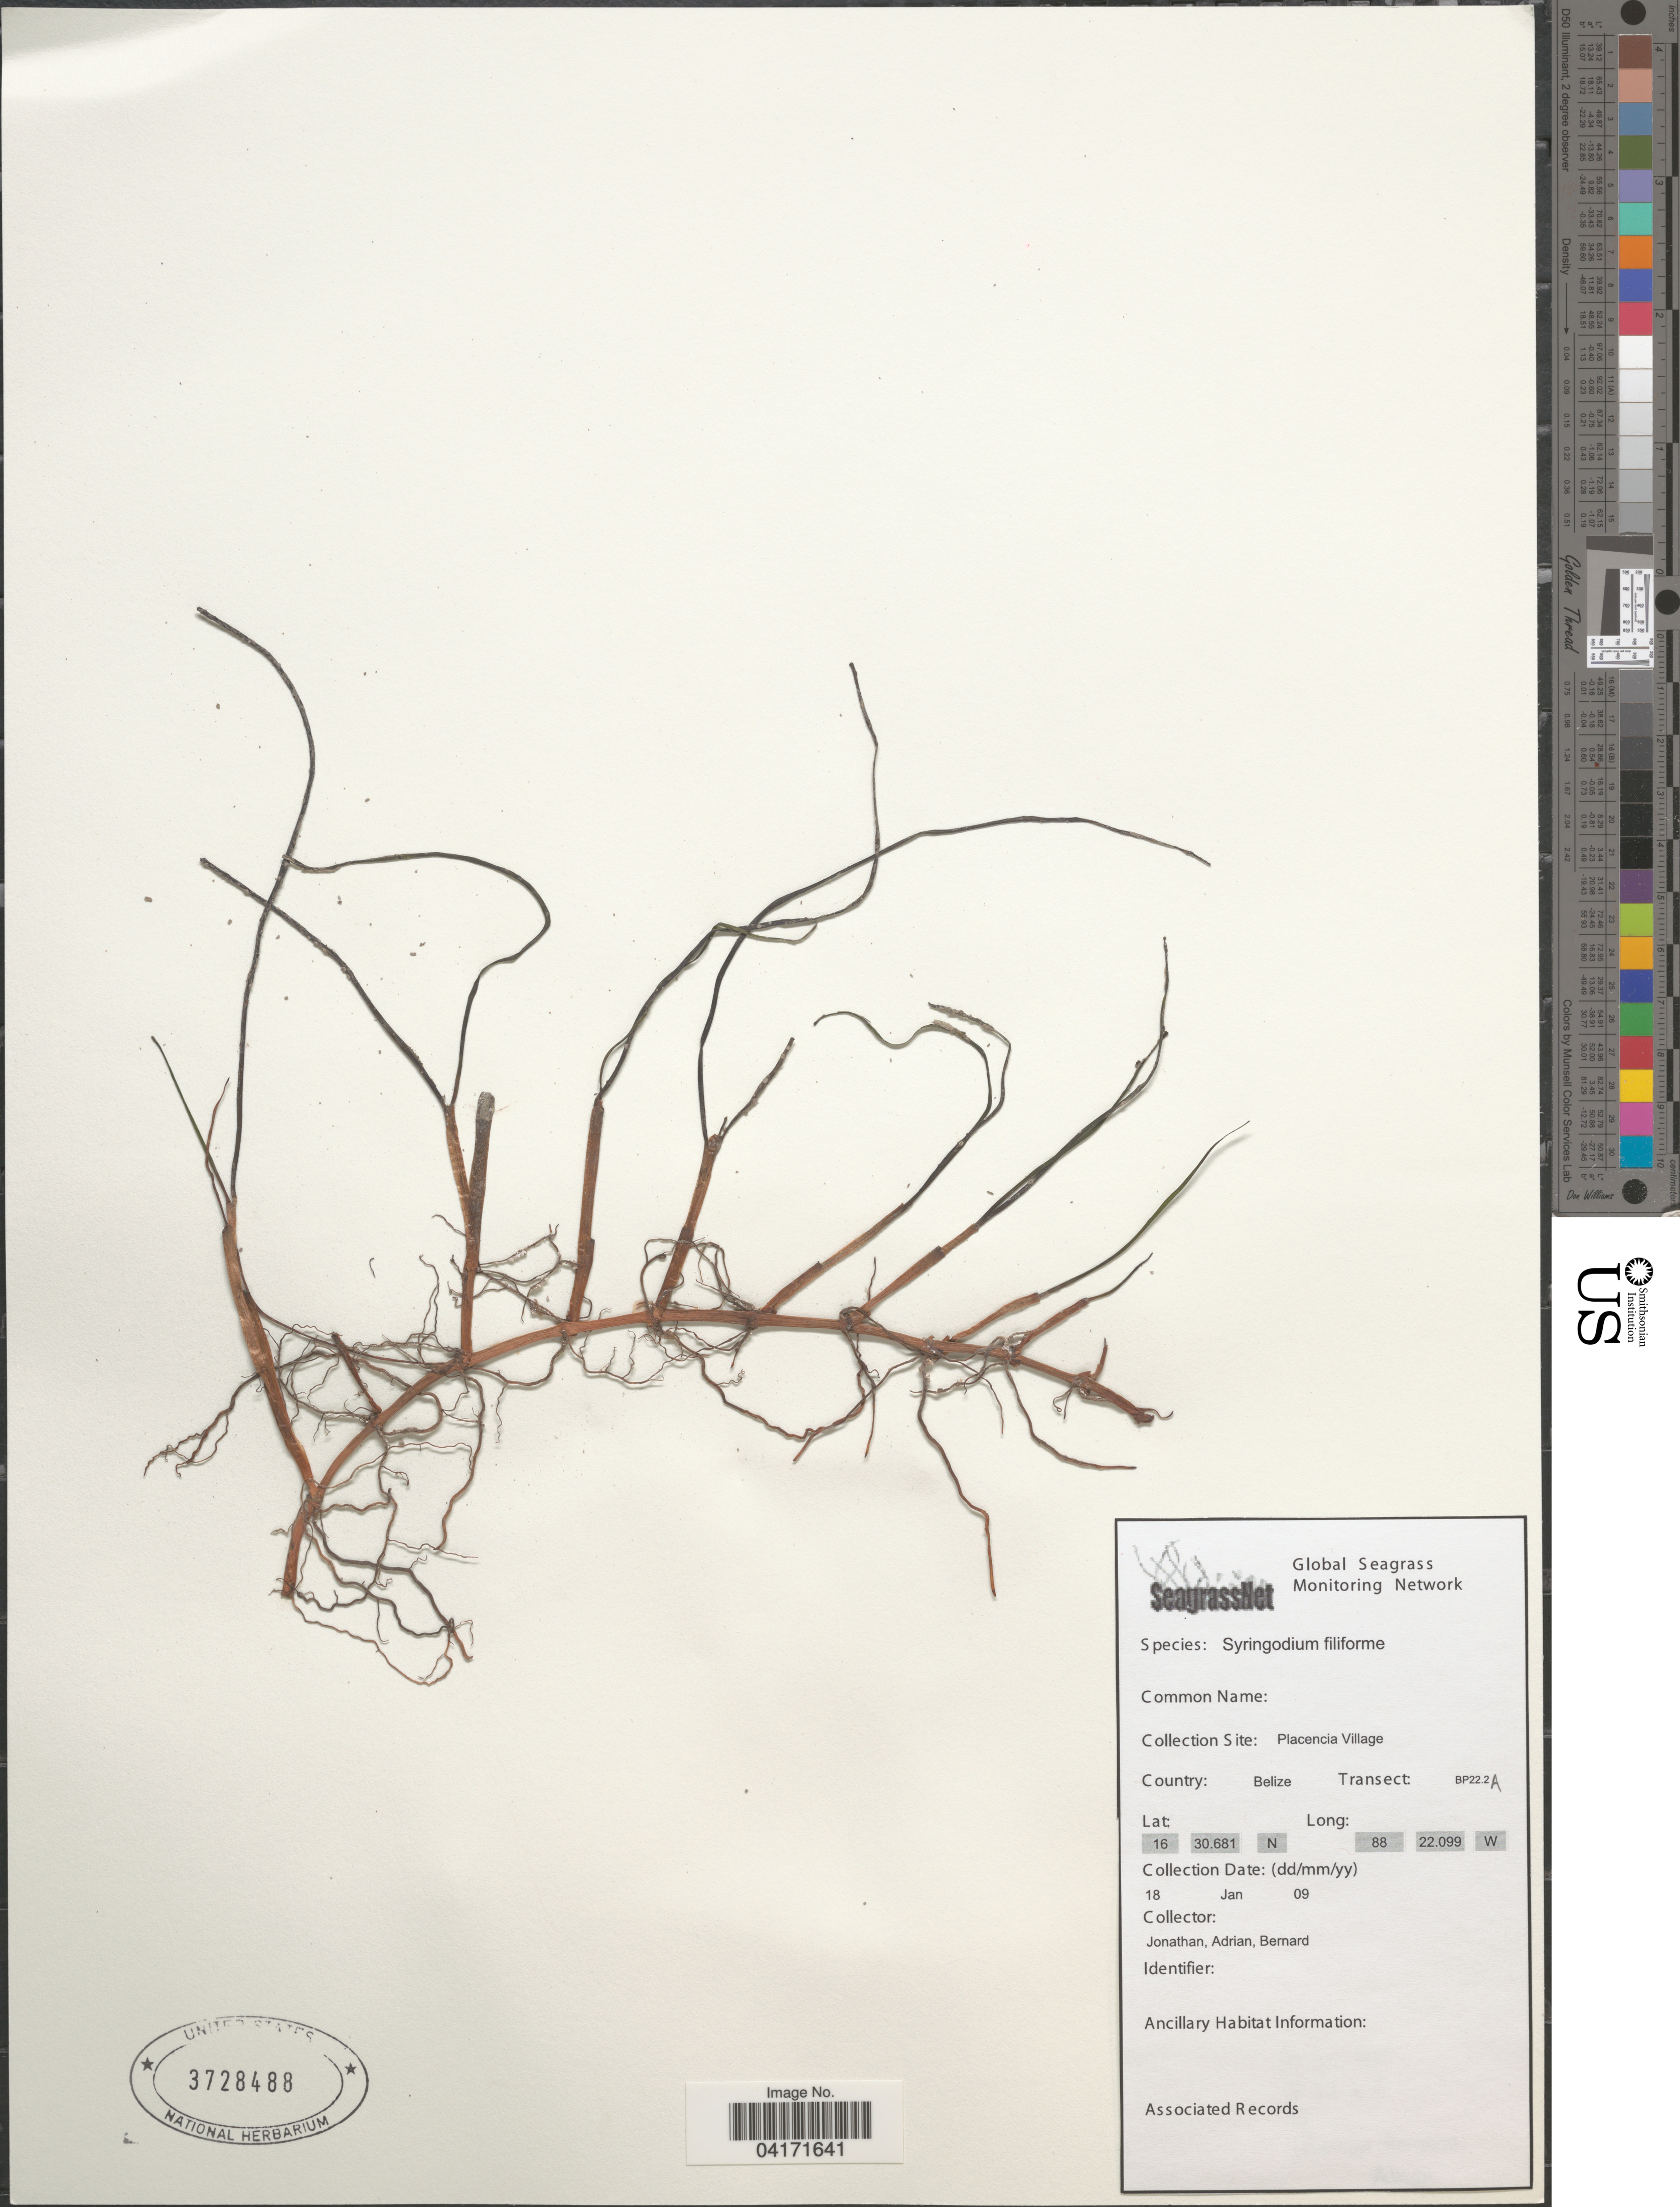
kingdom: Plantae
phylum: Tracheophyta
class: Liliopsida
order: Alismatales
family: Cymodoceaceae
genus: Syringodium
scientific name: Syringodium filiforme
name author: Kütz.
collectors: Jonathan, Adrian & -. Bernard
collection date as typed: Transcribed d/m/y: 18/1/9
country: Belize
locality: Placencia Village. Transect: BP22.2 A.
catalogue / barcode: US 3728488